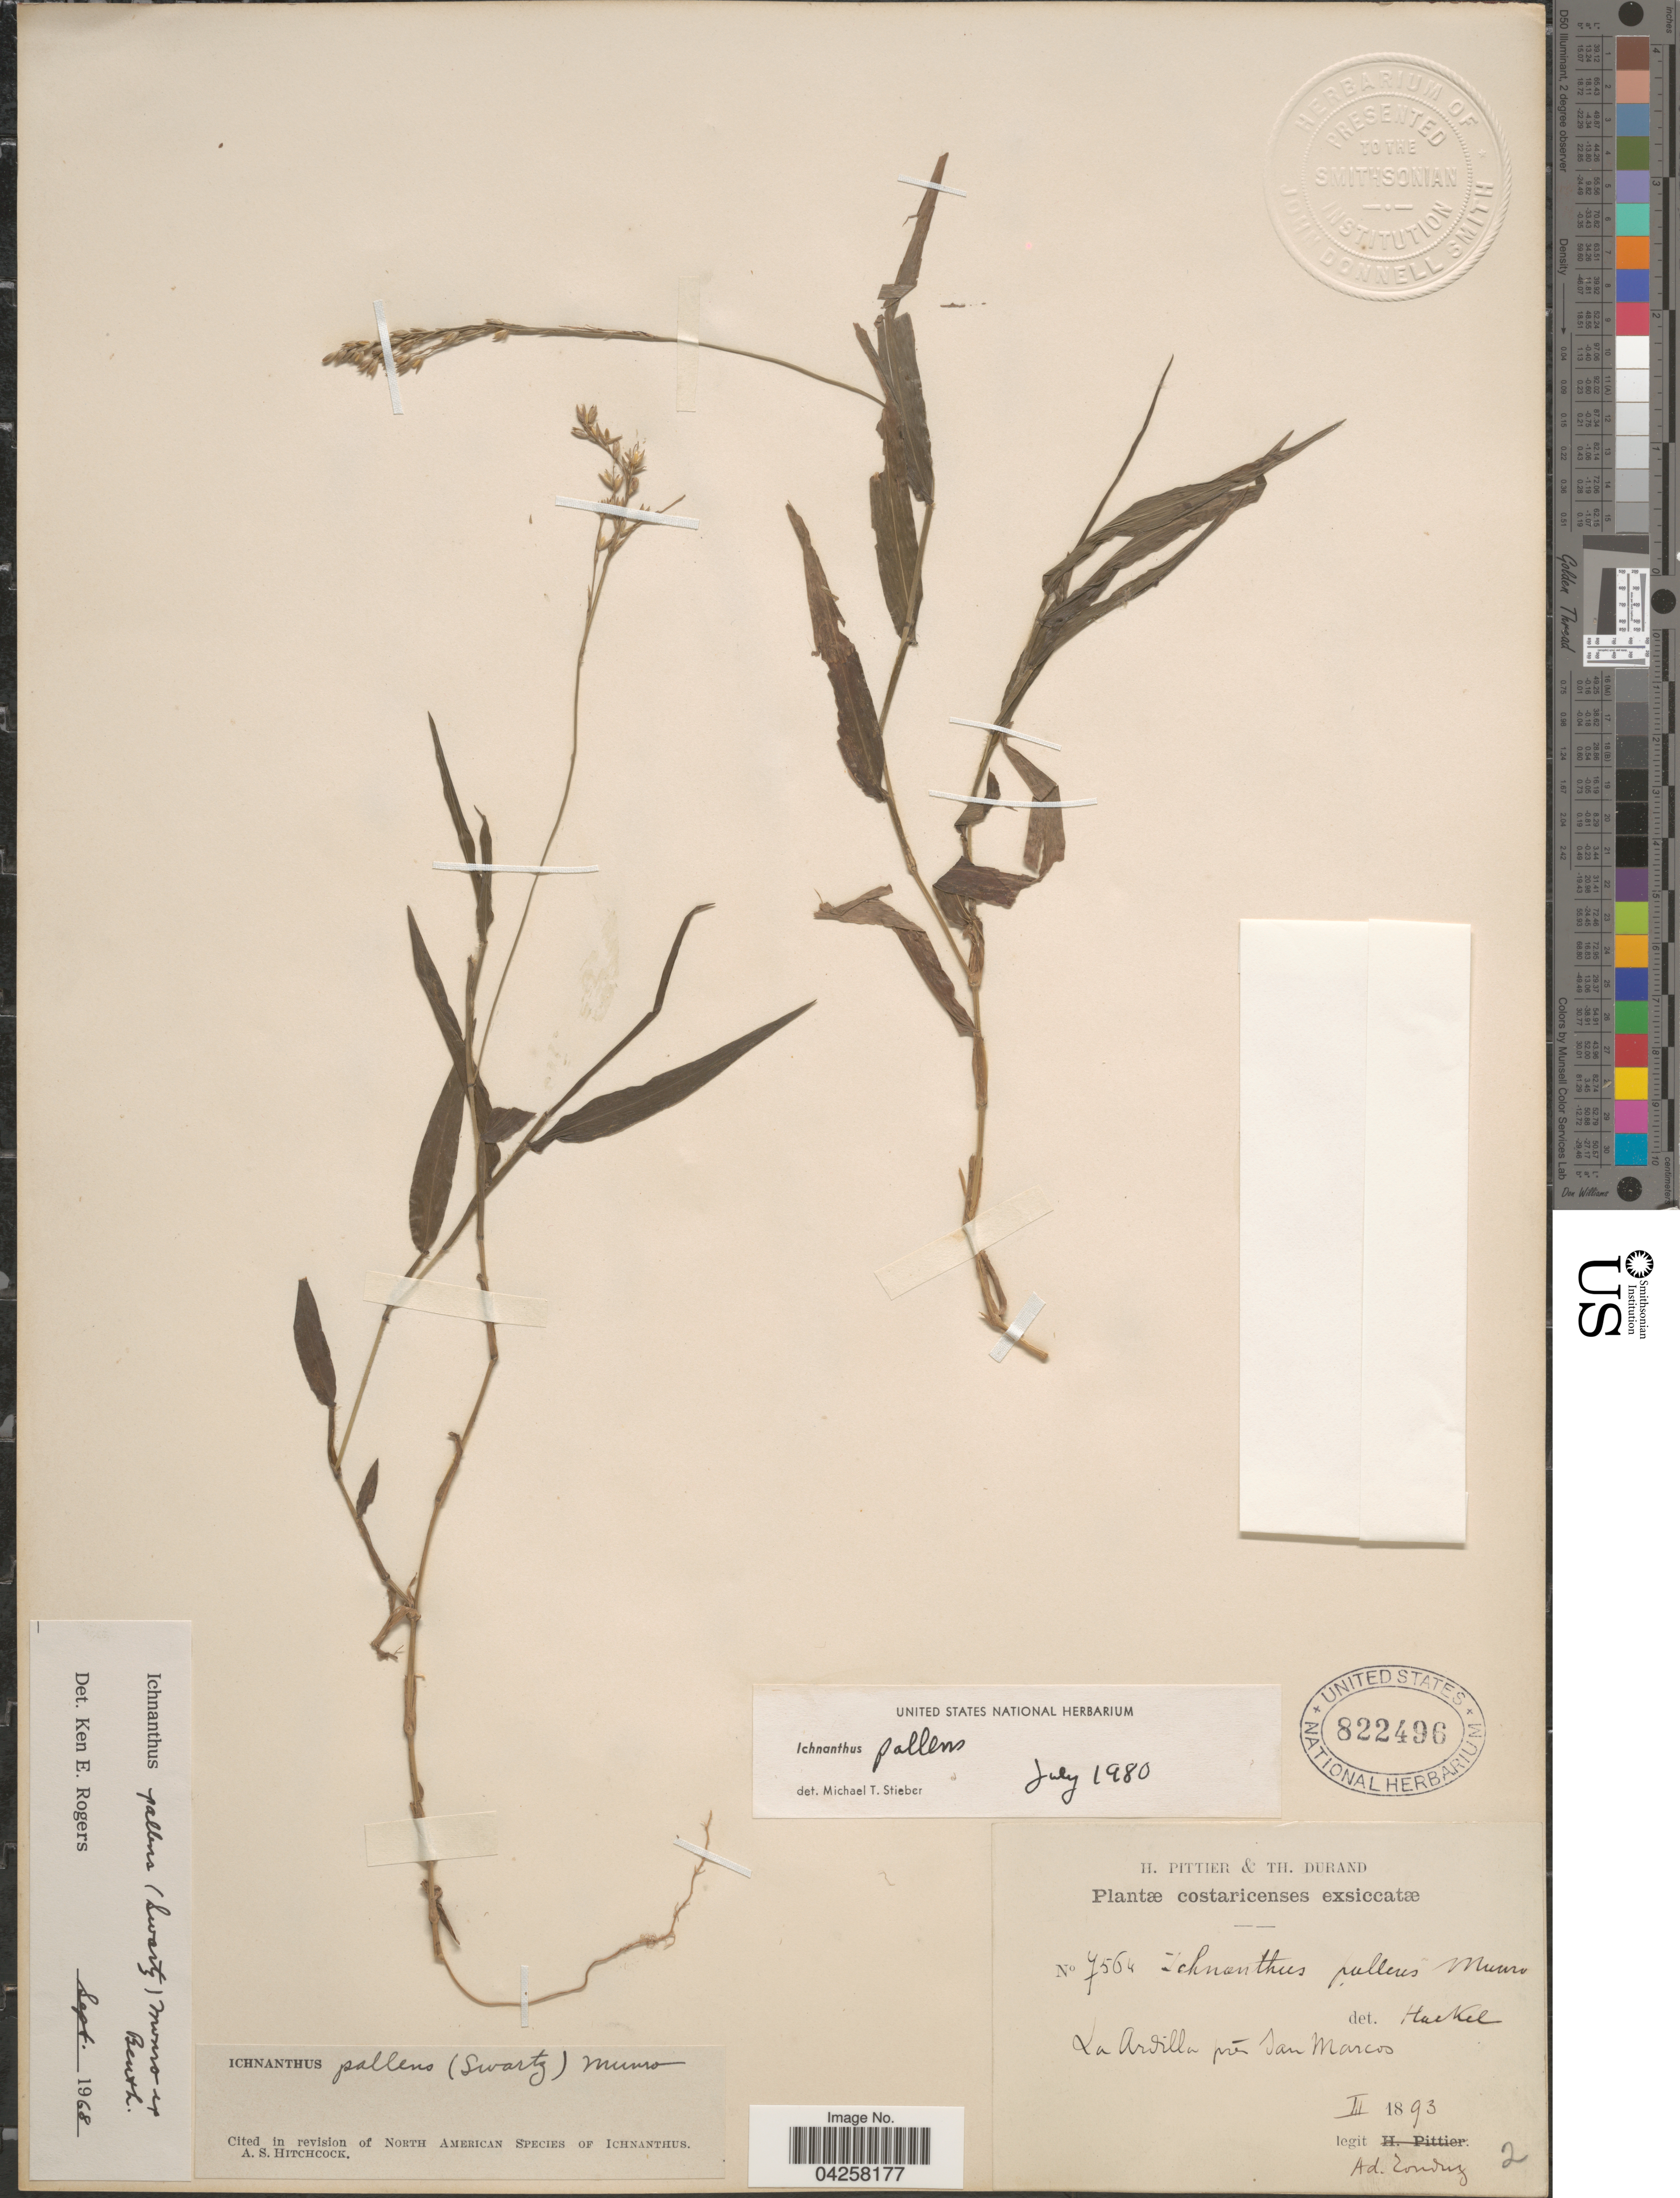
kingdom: Plantae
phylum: Tracheophyta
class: Liliopsida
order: Poales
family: Poaceae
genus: Ichnanthus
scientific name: Ichnanthus pallens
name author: (Sw.) Munro ex Benth.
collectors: A. Tonduz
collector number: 7564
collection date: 1893-03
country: Costa Rica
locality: La Ardilla près San Marcos.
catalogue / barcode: US 822496